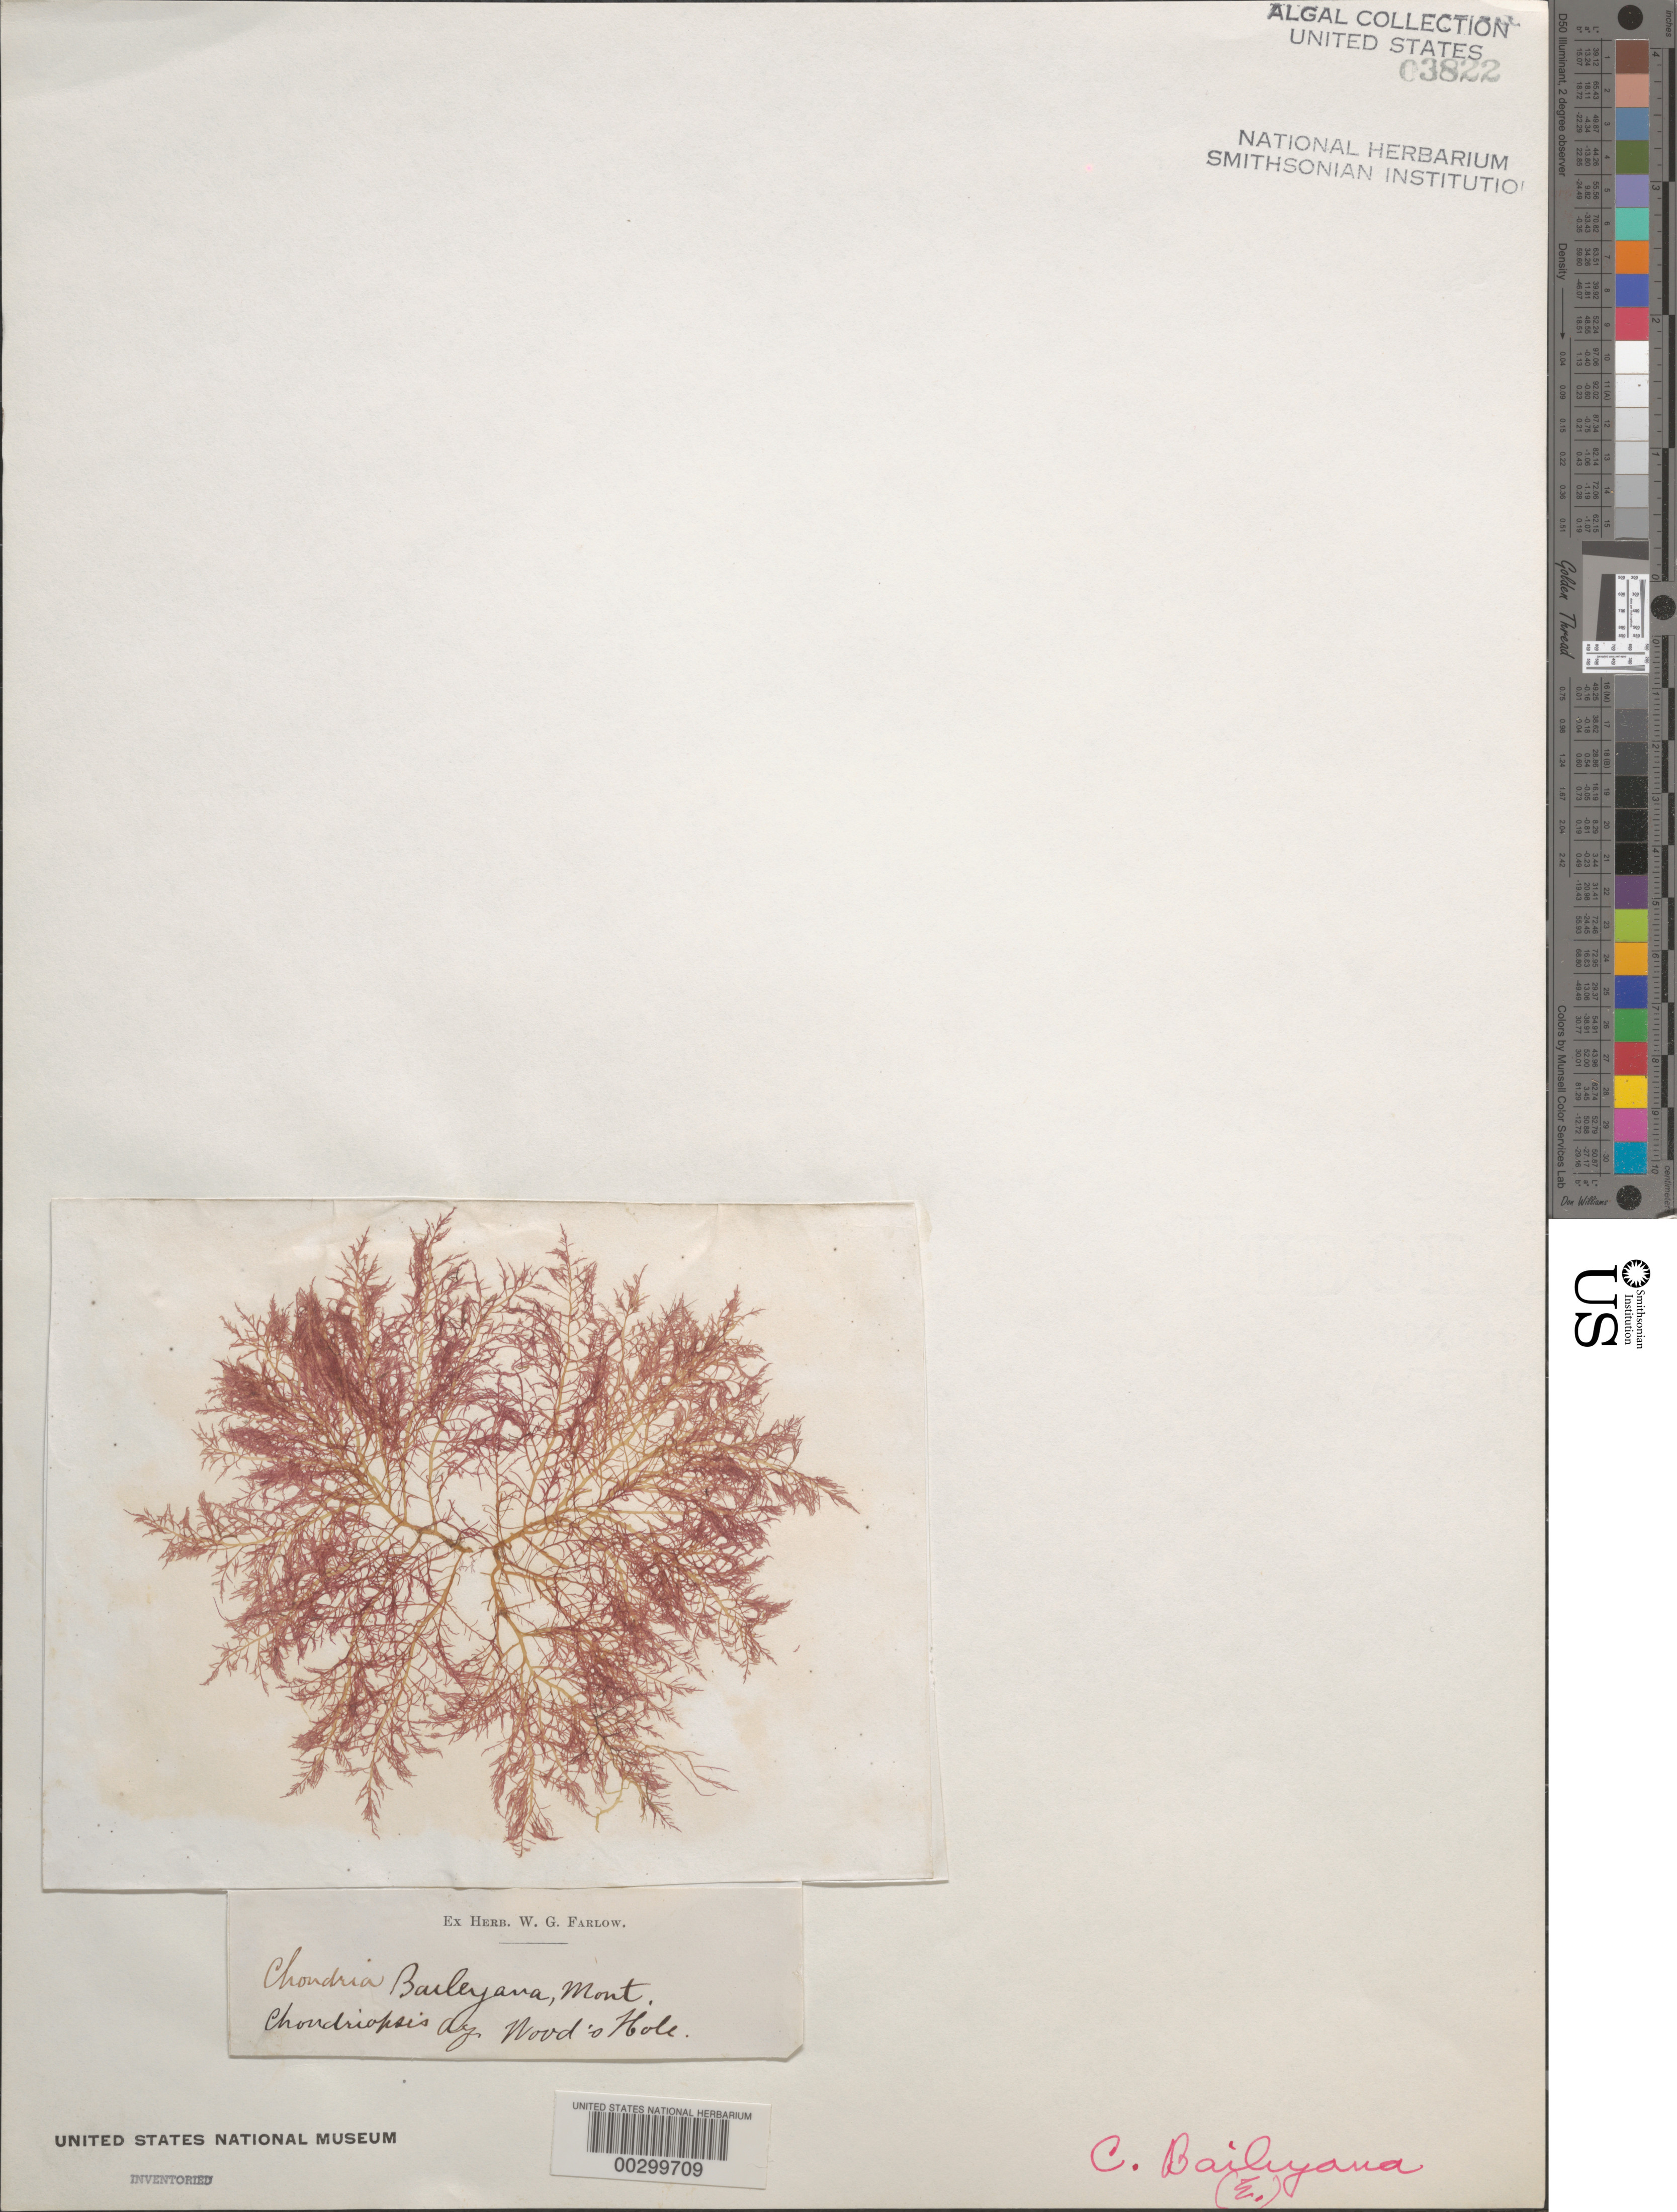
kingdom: Plantae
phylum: Rhodophyta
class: Florideophyceae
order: Ceramiales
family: Rhodomelaceae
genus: Chondria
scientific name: Chondria baileyana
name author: (Mont.) Harv.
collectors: W. Farlow (Herbarium)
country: United States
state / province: Massachusetts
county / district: Barnstable County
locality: Woods Hole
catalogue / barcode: US 3822